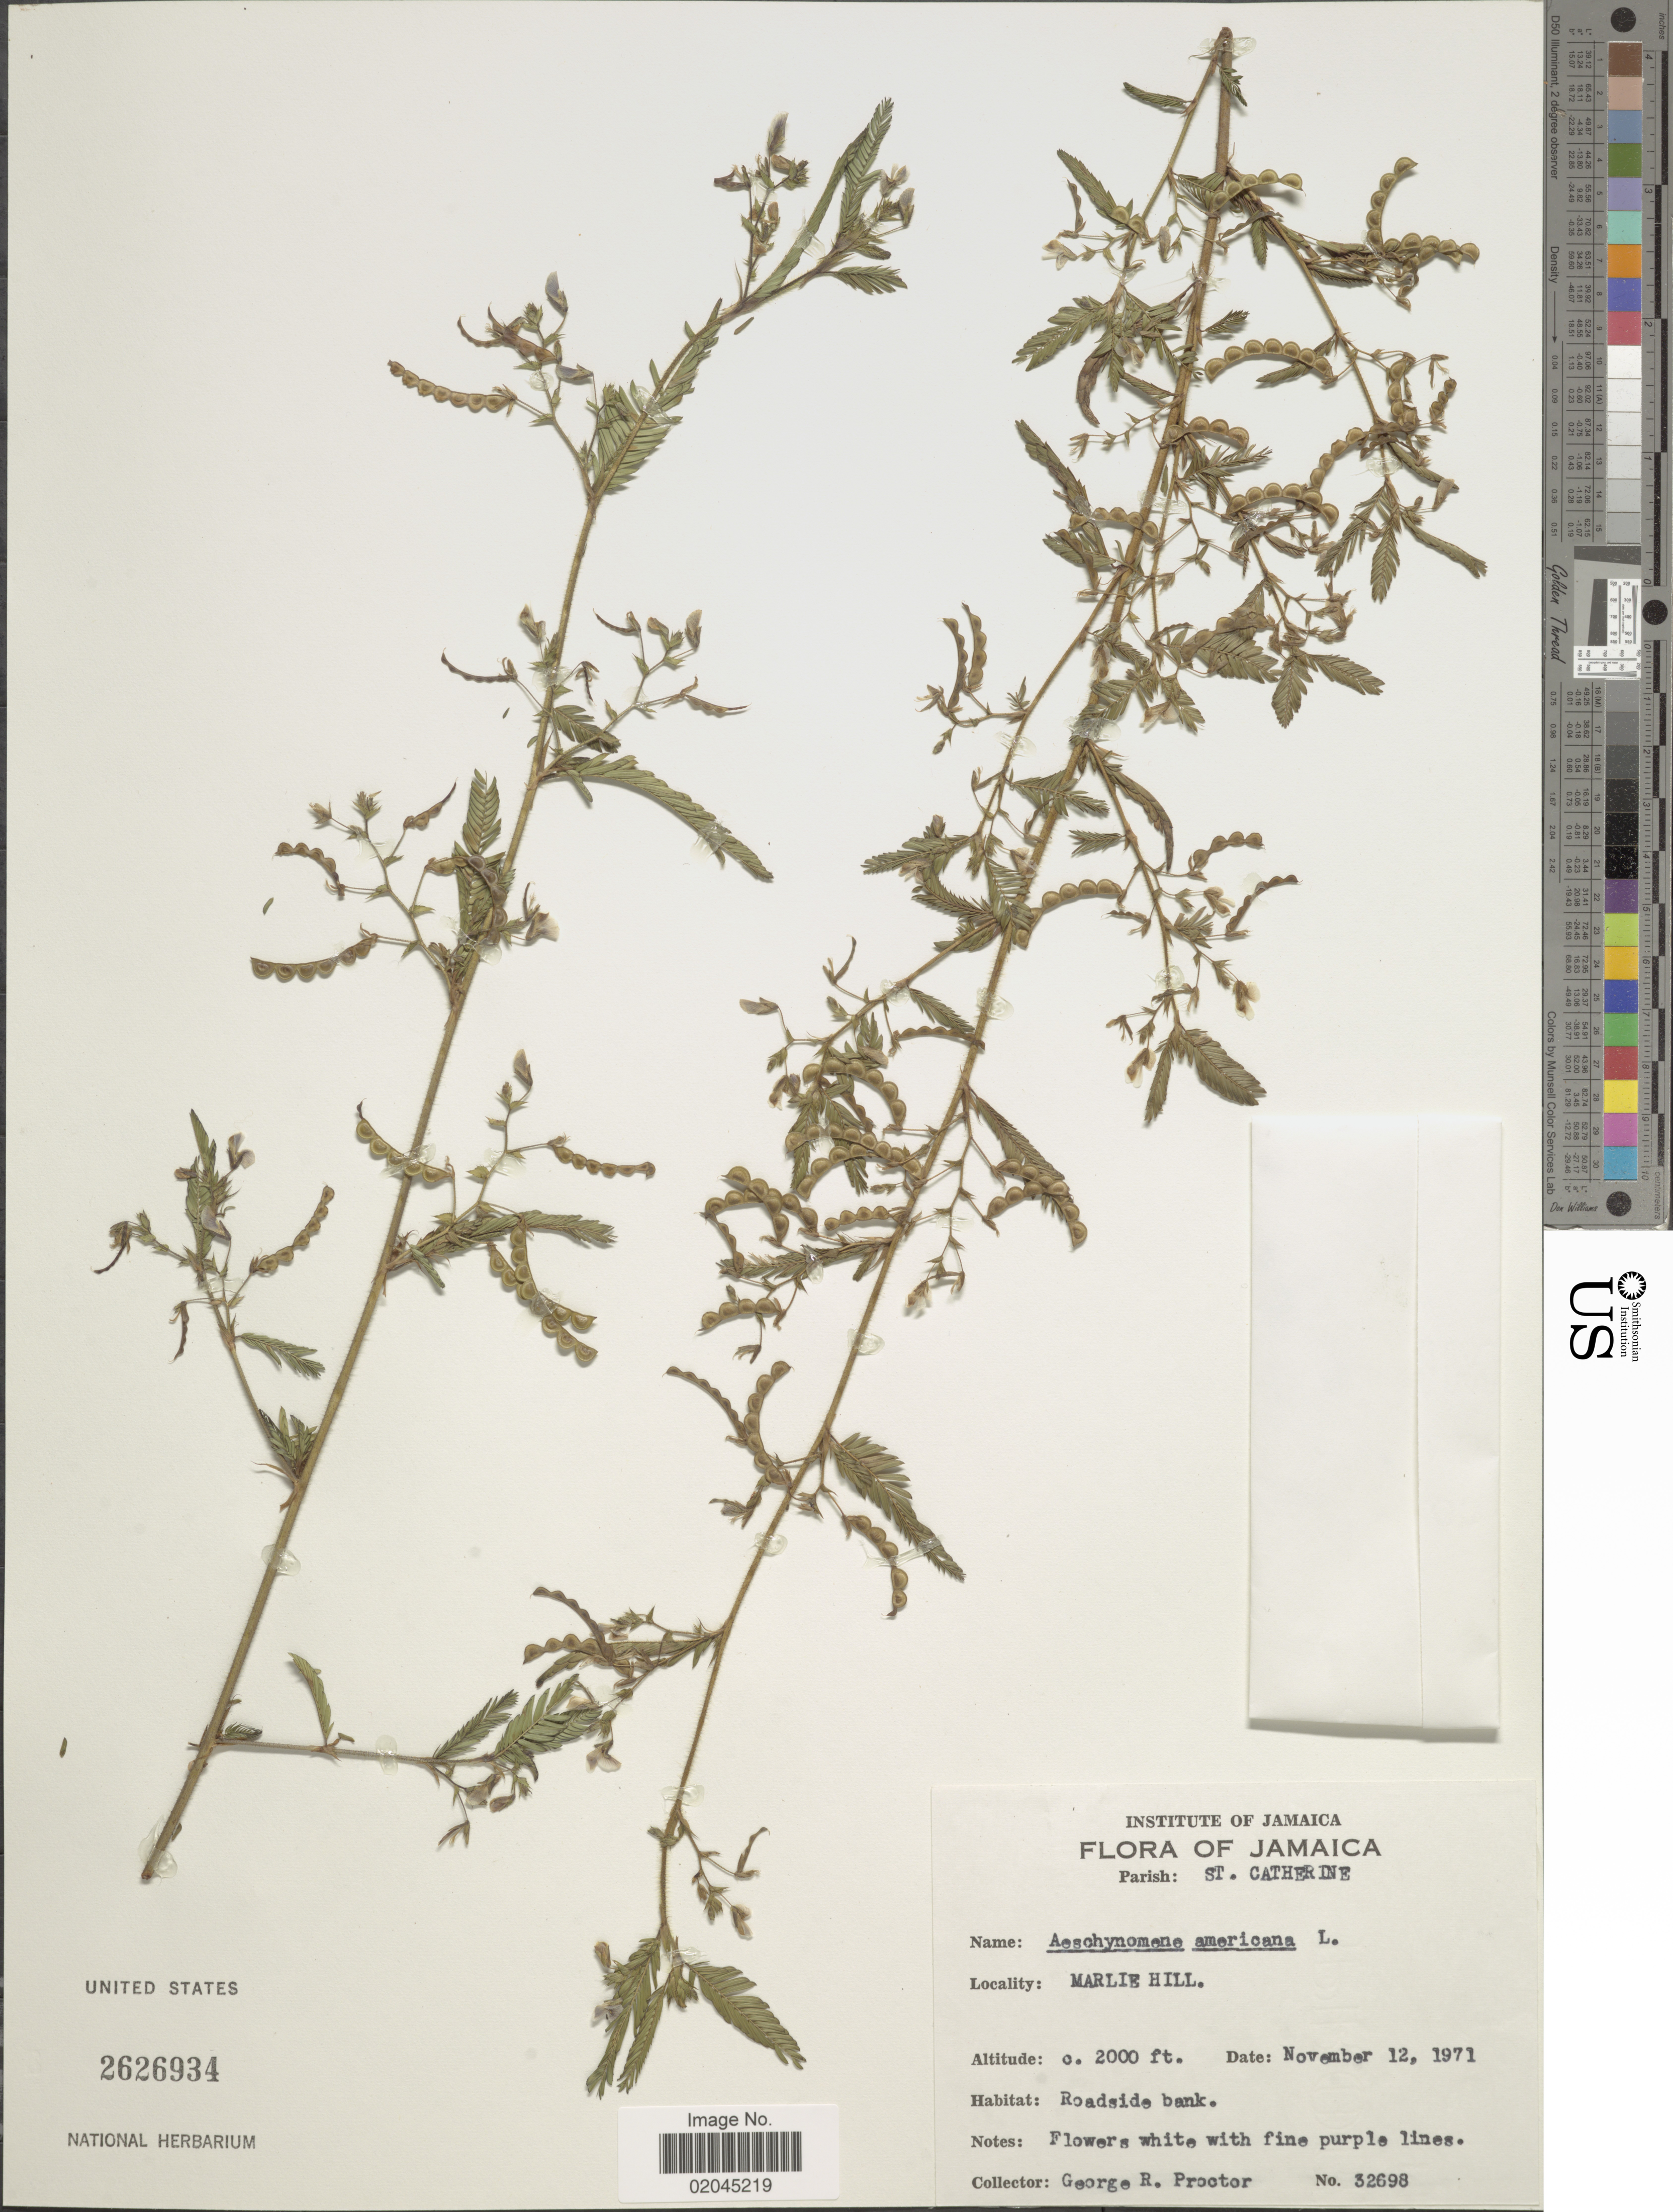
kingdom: Plantae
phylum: Tracheophyta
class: Magnoliopsida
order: Fabales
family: Fabaceae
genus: Aeschynomene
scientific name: Aeschynomene americana var. americana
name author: L.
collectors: G. Proctor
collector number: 32698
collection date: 1971-11-12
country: Jamaica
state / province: Saint Catherine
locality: Parish: St. Catherine, Marlie Hill, Roadside bank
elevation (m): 610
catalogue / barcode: US 2626934